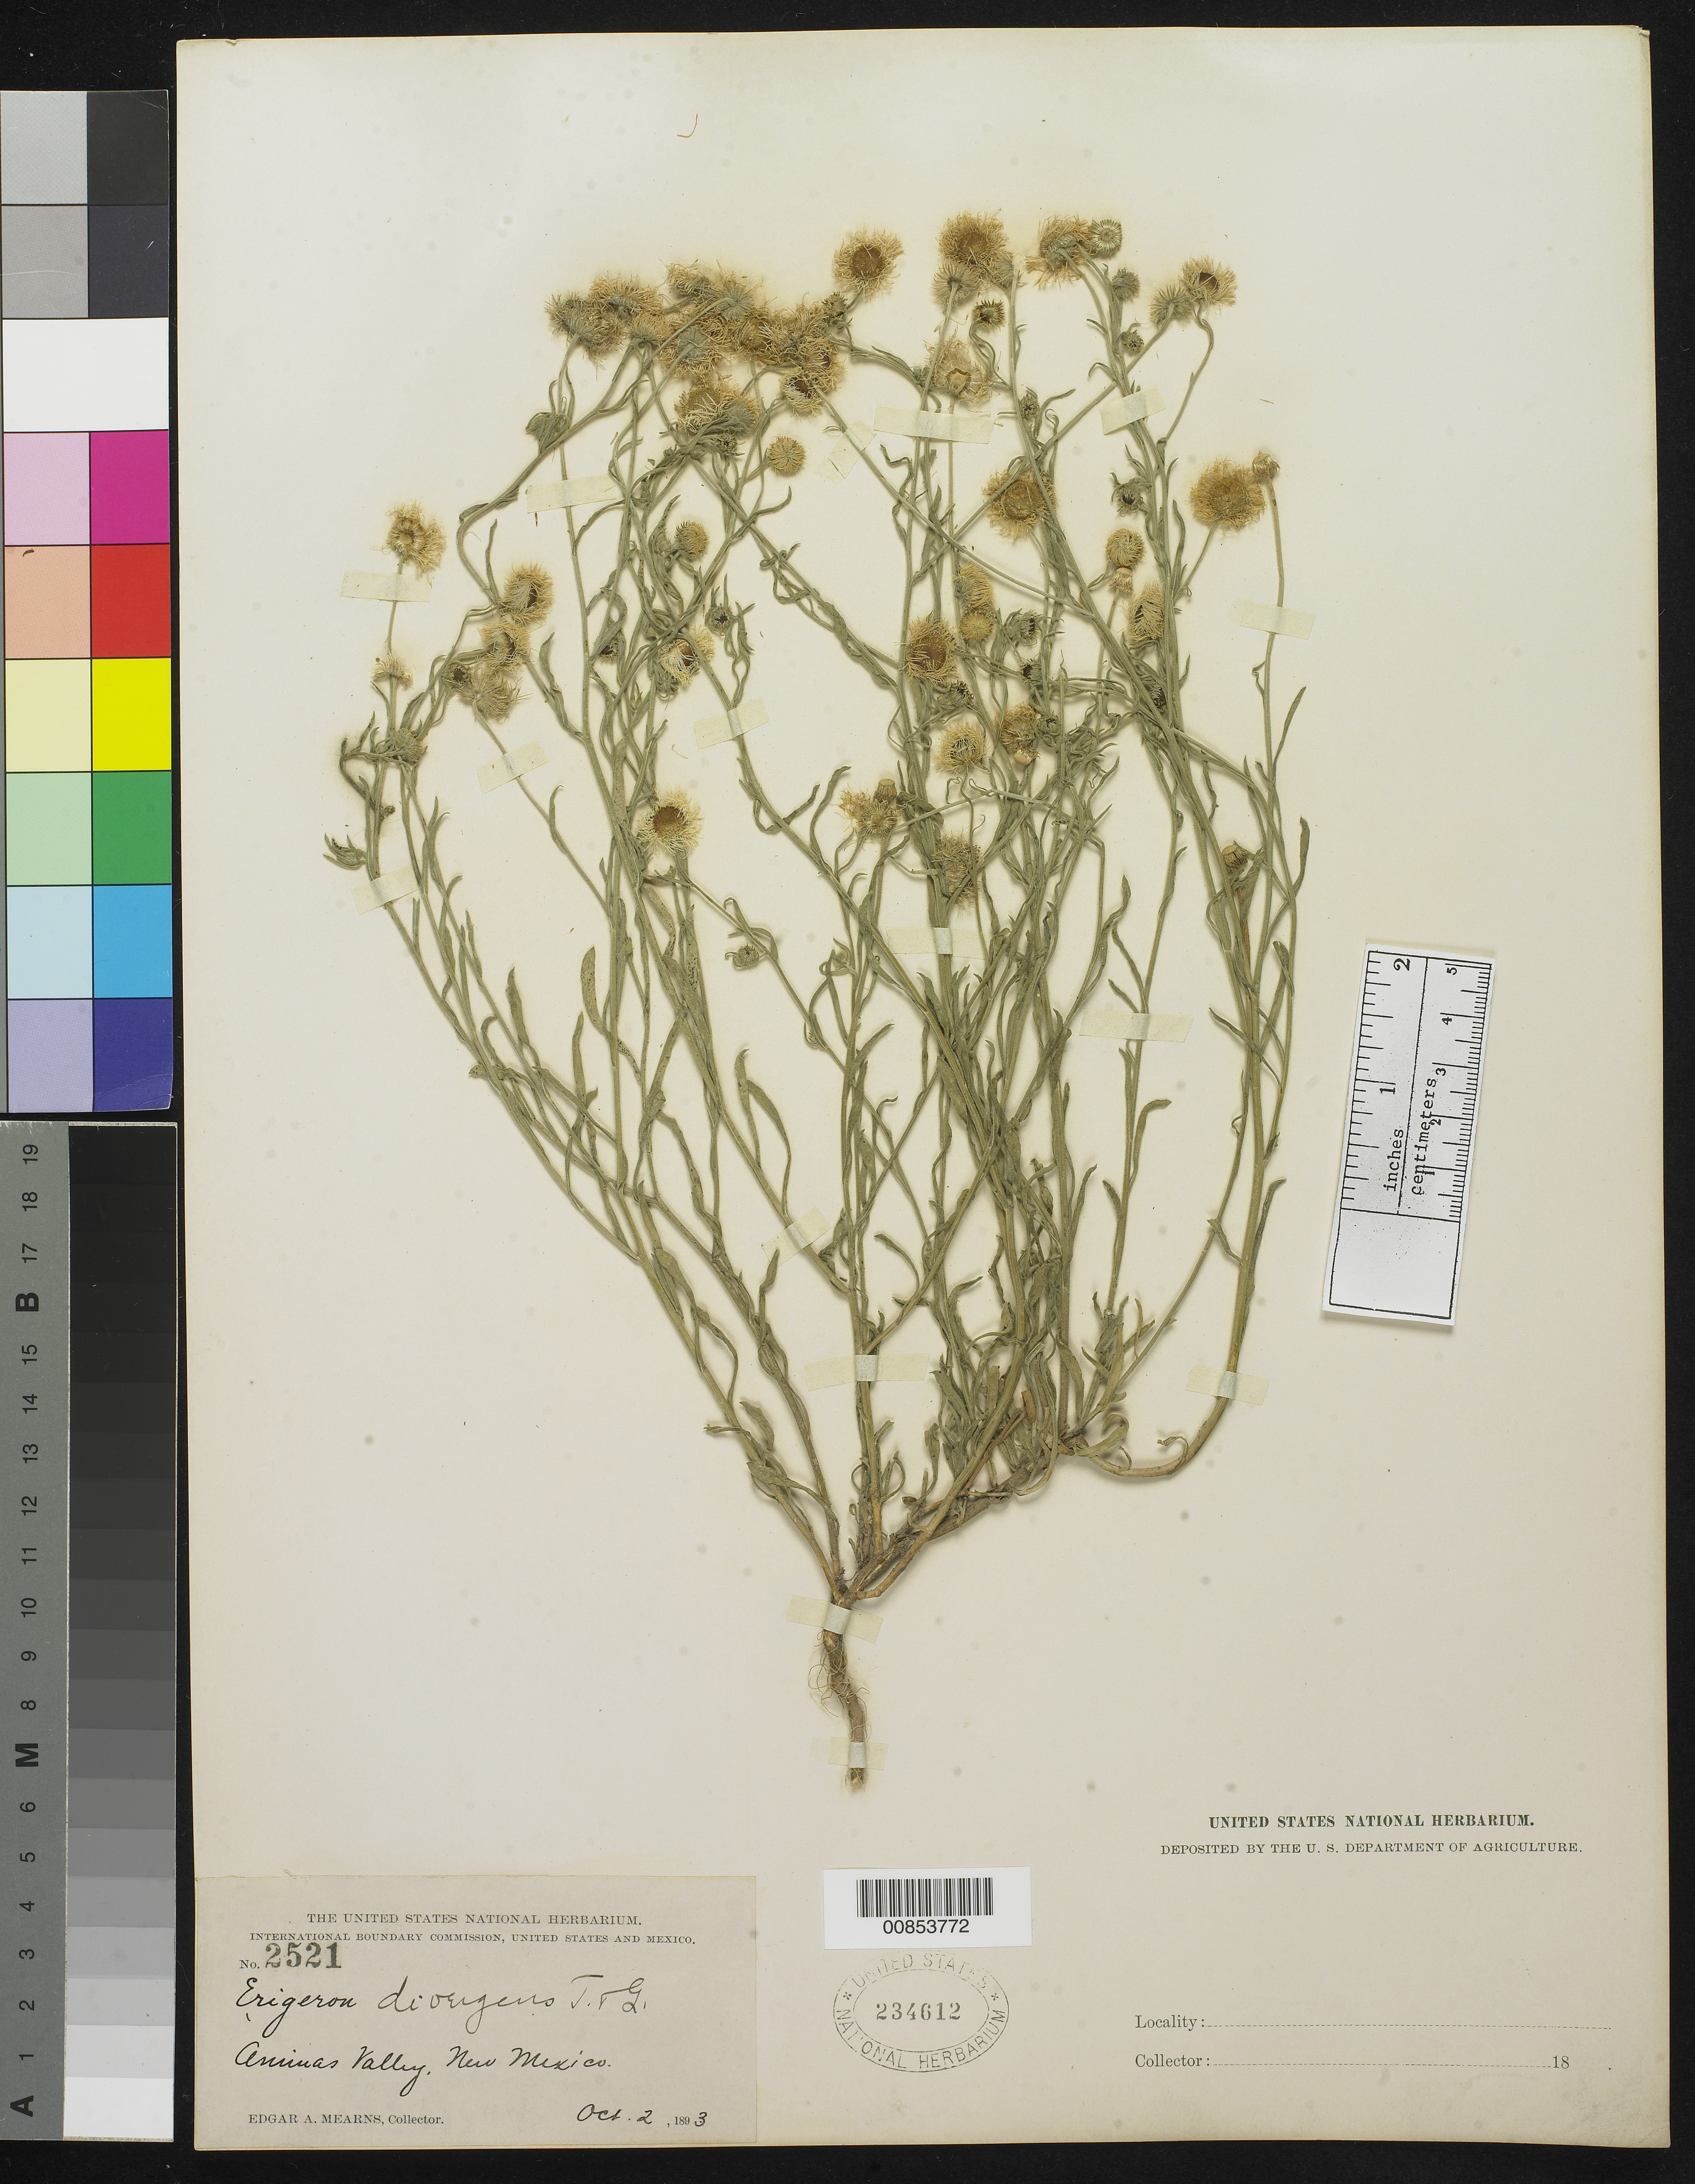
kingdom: Plantae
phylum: Tracheophyta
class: Magnoliopsida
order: Asterales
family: Asteraceae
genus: Erigeron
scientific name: Erigeron divergens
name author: Torr. & A. Gray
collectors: E. A. Mearns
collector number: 2521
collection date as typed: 02 Oct 1893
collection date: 1893-10-02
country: United States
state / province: New Mexico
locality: Animas Valley, New Mexico.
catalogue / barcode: US 234612